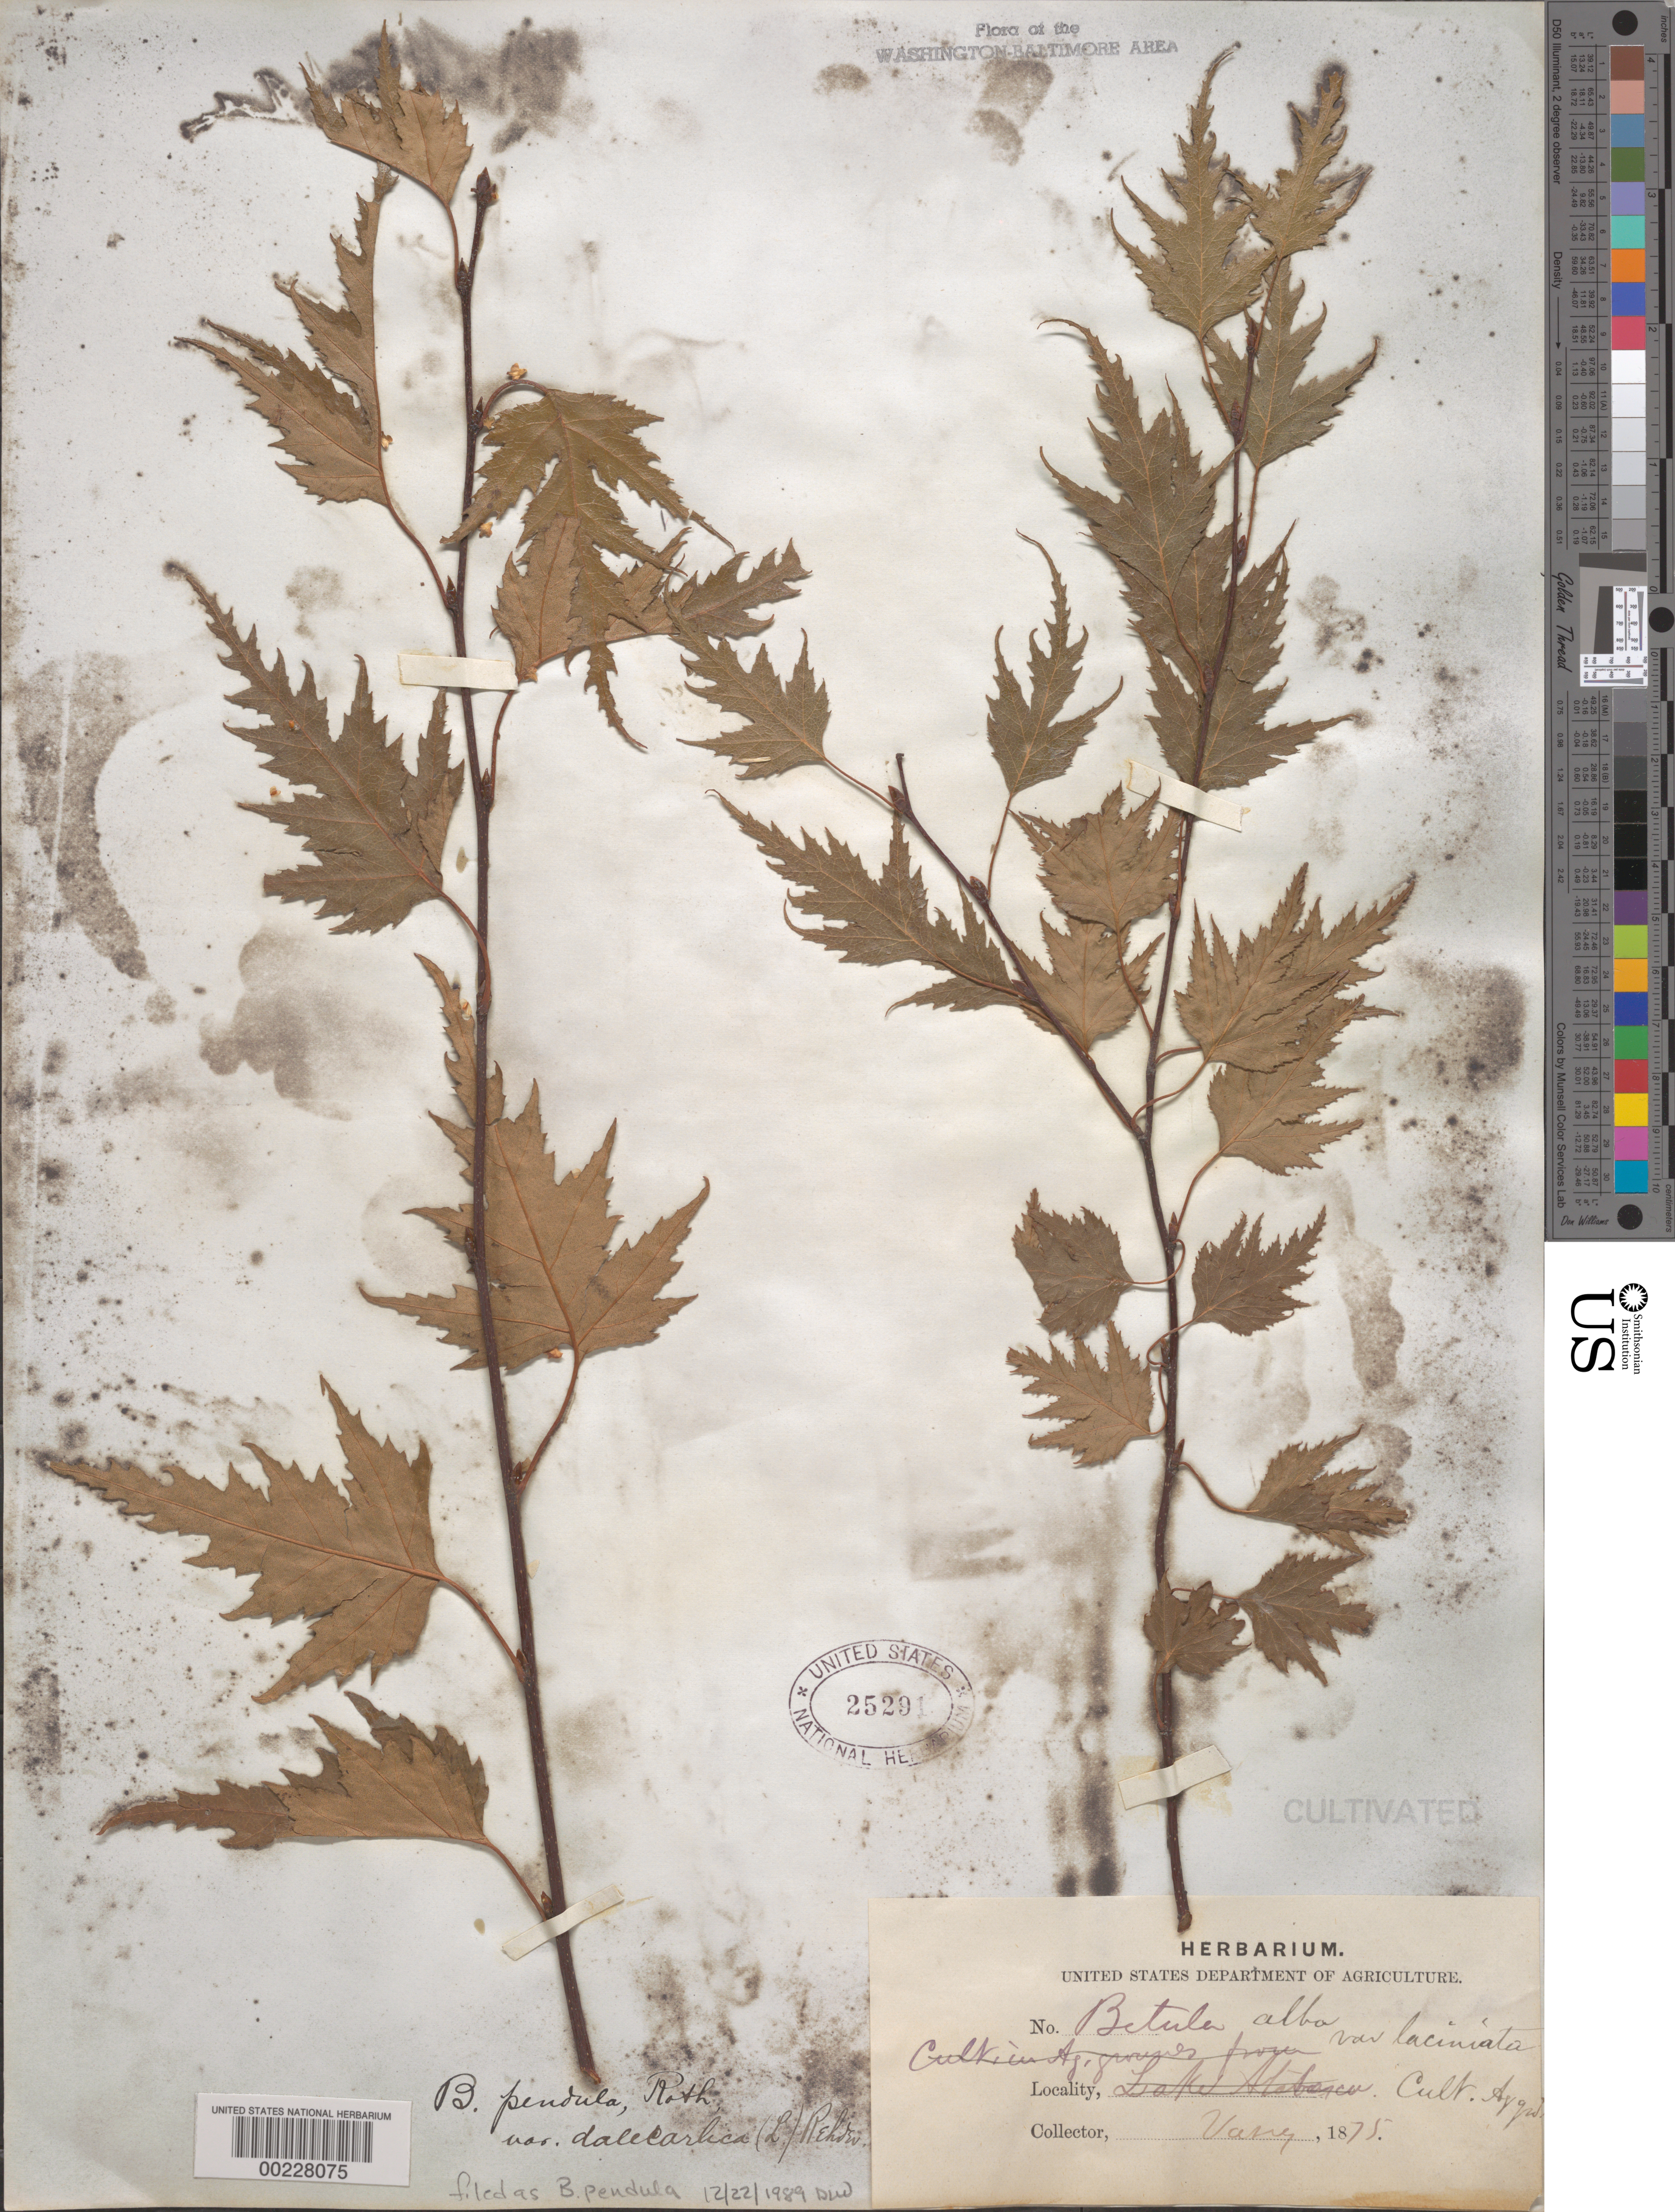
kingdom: Plantae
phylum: Tracheophyta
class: Magnoliopsida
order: Fagales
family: Betulaceae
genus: Betula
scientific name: Betula pendula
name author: Roth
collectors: G. R. Vasey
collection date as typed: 1875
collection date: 1875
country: United States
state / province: District of Columbia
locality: Agricultural grounds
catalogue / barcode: US 25291